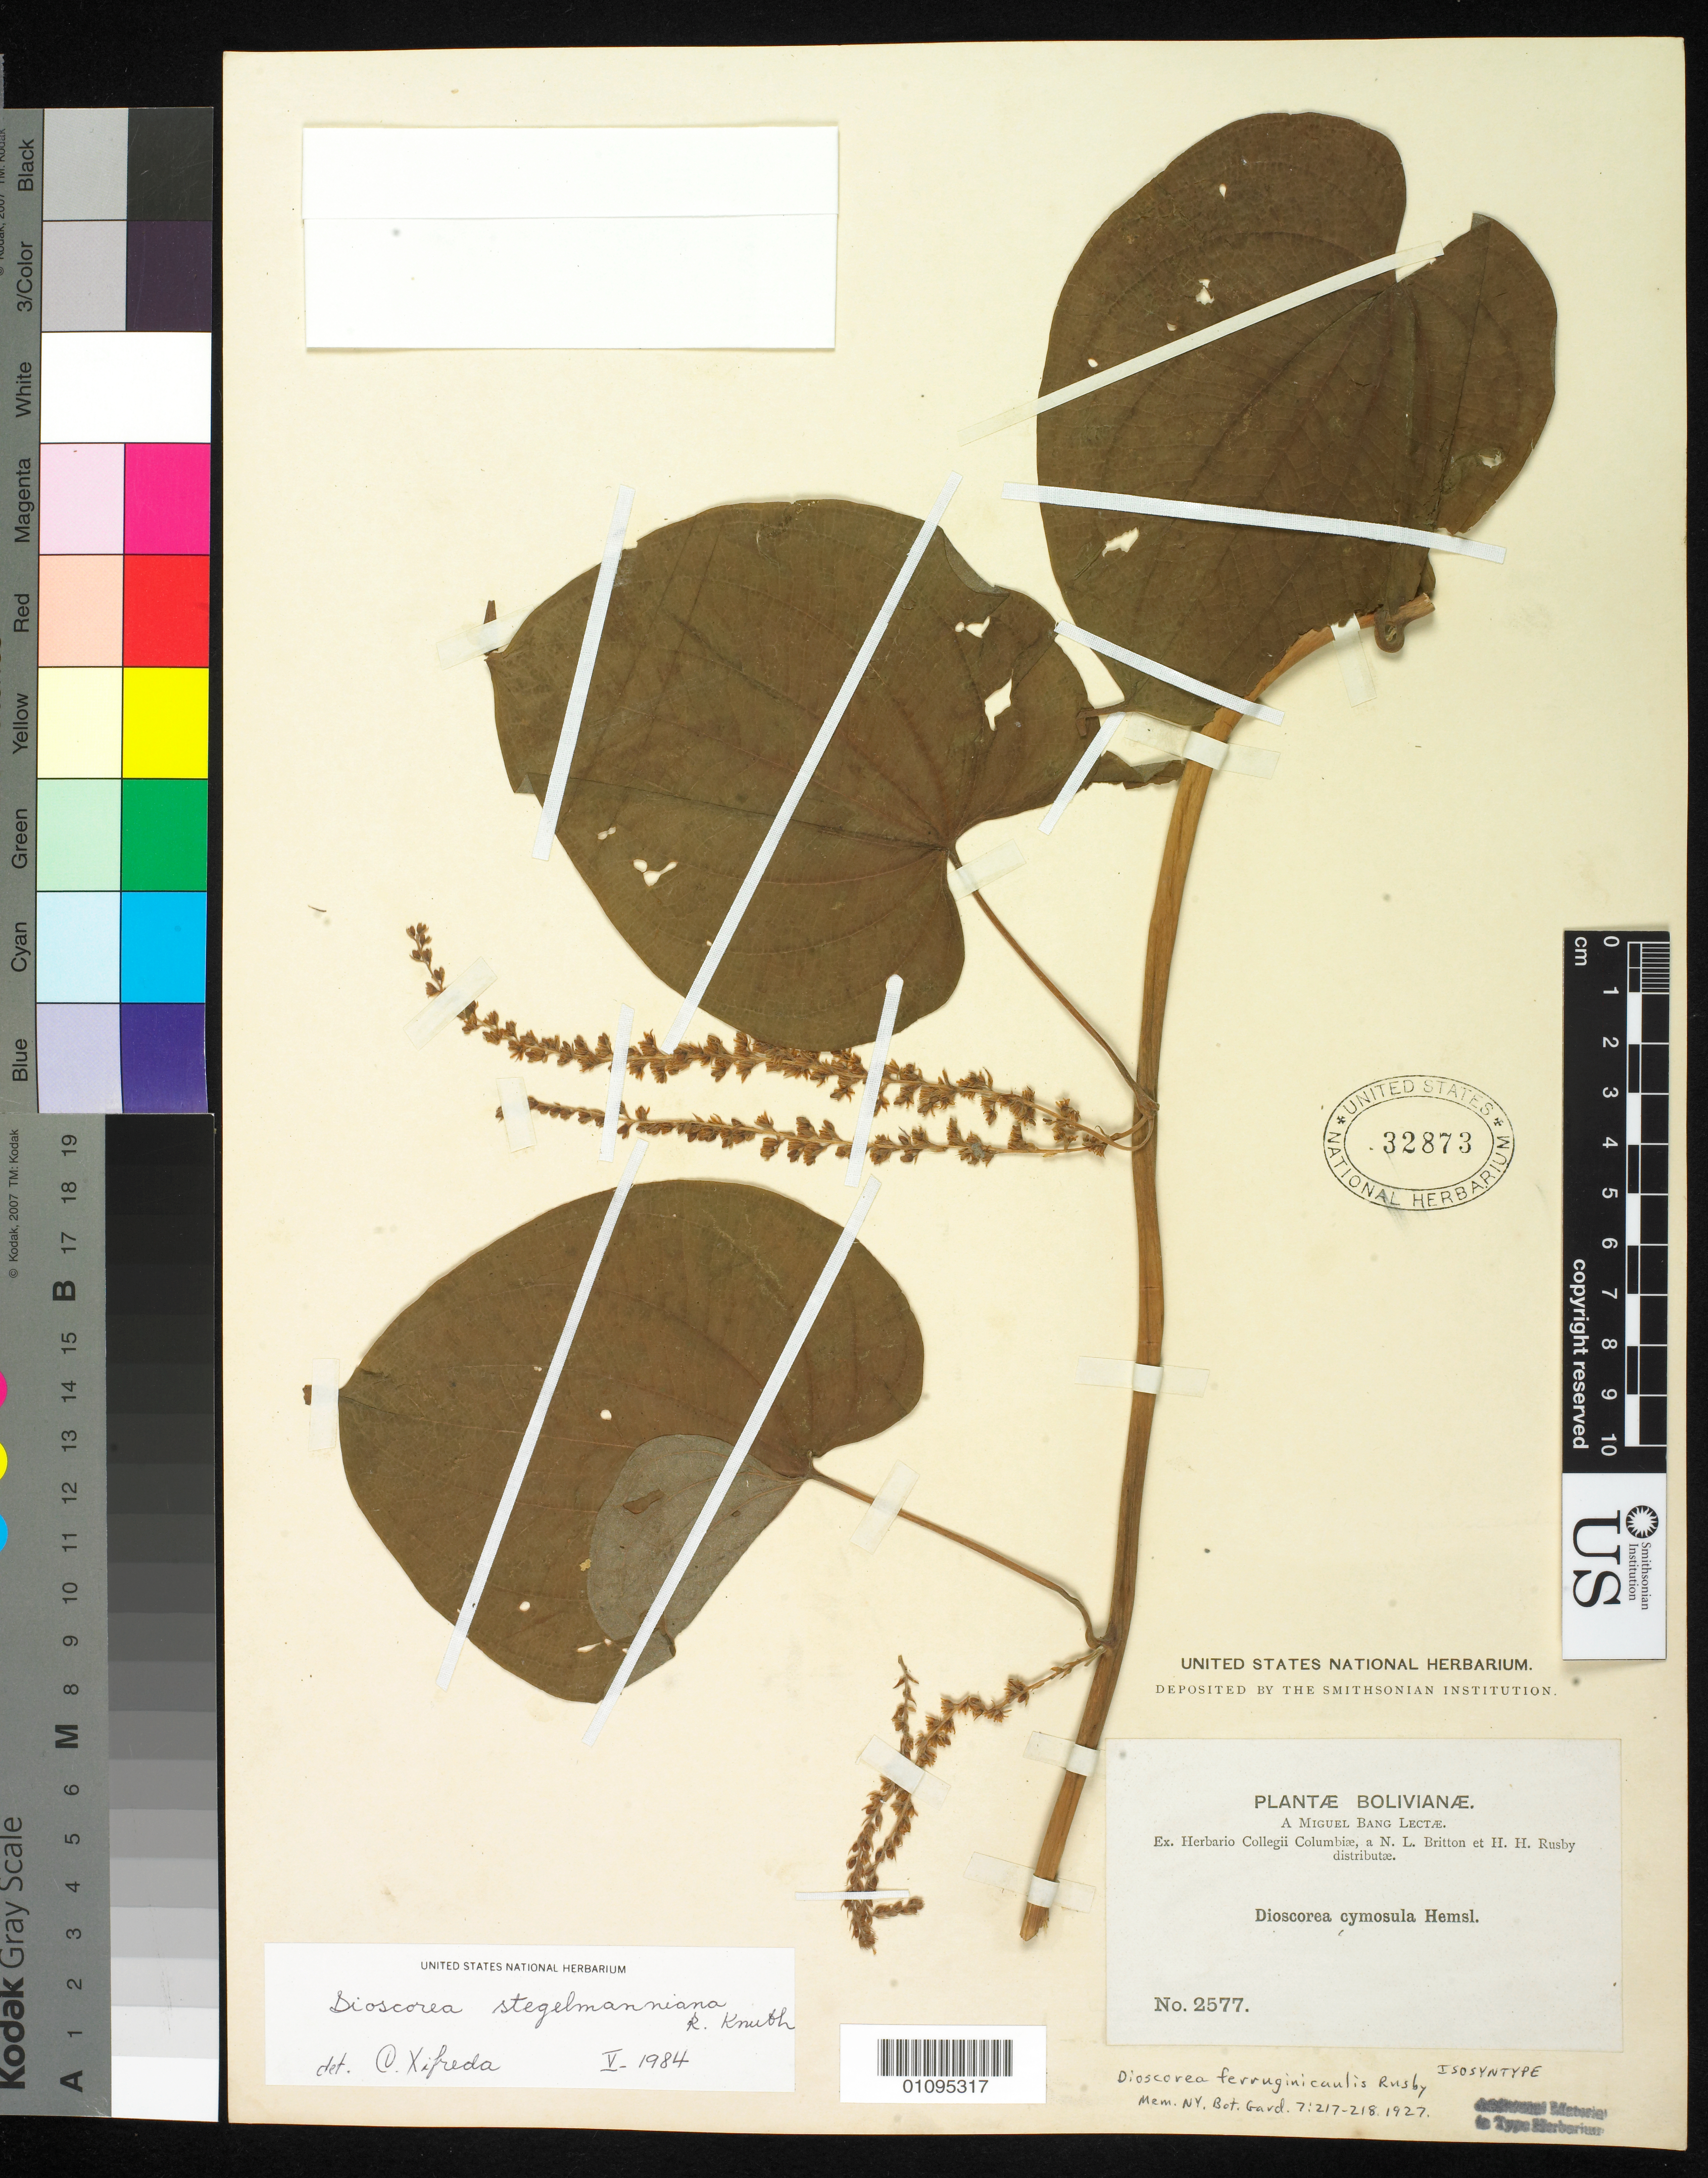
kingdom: Plantae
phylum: Tracheophyta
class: Liliopsida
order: Dioscoreales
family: Dioscoreaceae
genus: Dioscorea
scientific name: Dioscorea ferruginicaulis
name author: Rusby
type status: Isosyntype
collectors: M. Bang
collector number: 2577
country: Bolivia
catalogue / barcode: US 32873